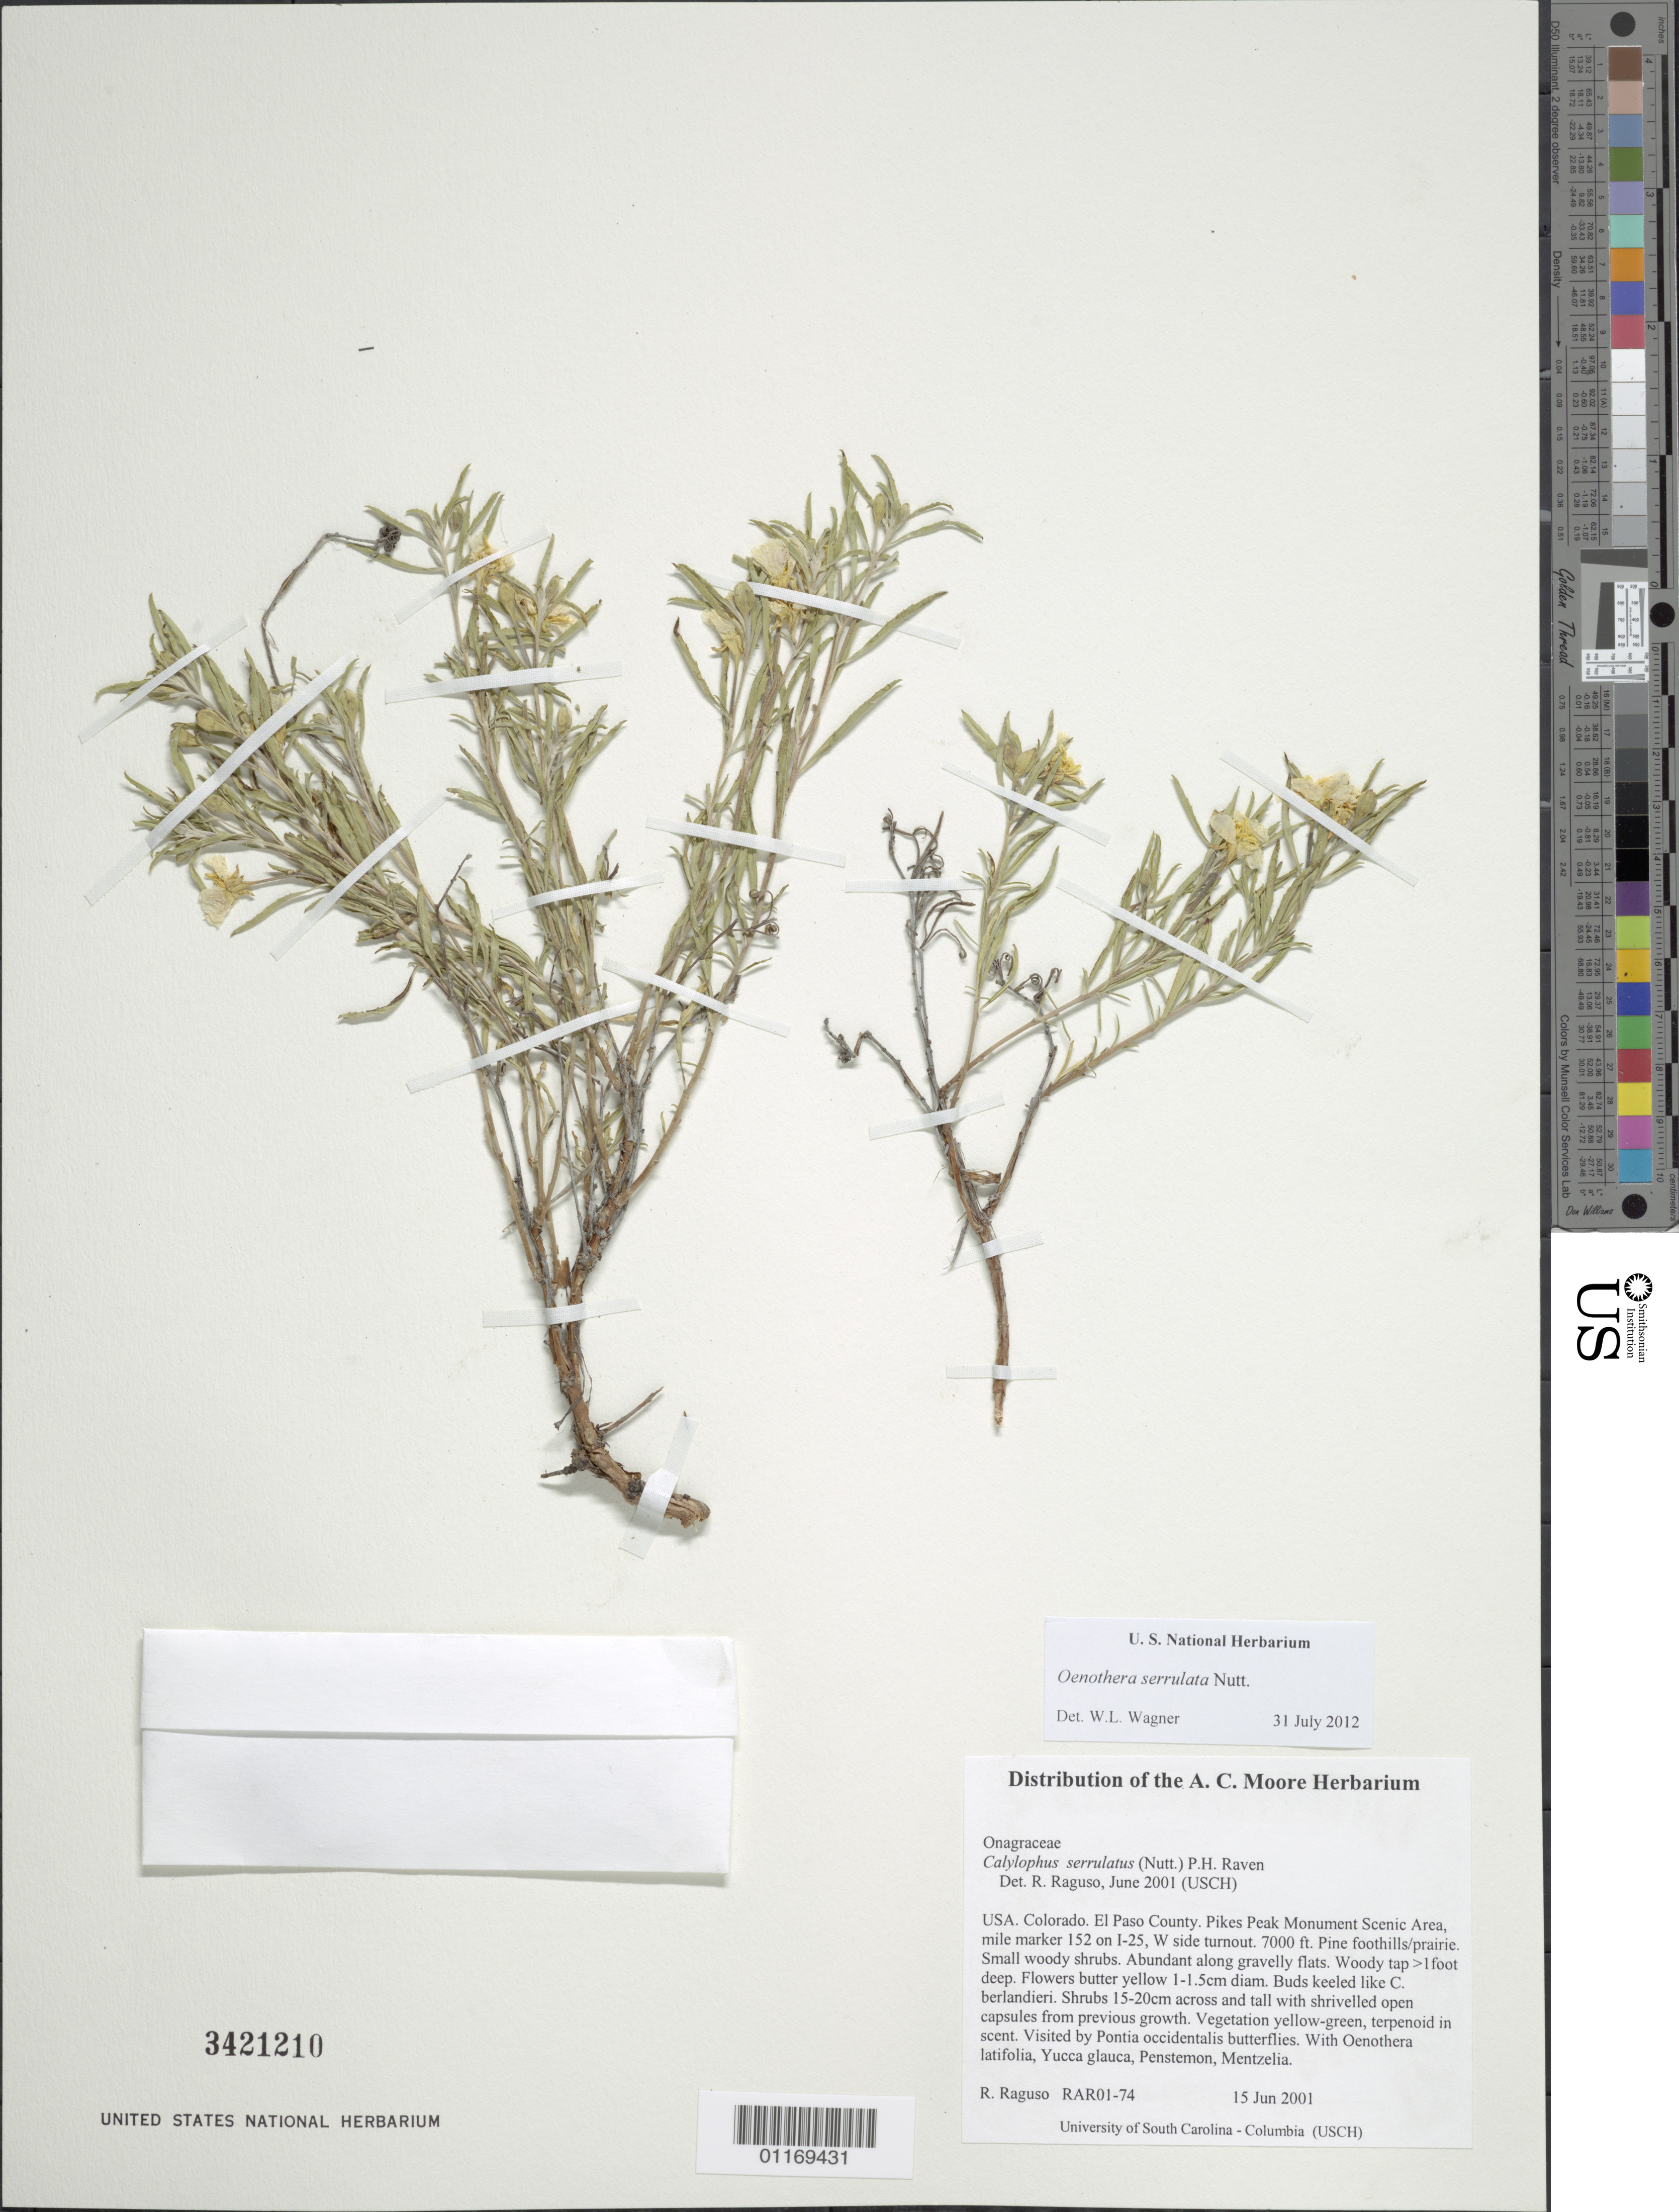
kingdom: Plantae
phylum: Tracheophyta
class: Magnoliopsida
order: Myrtales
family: Onagraceae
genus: Oenothera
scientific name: Oenothera serrulata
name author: Nutt.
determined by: Wagner, W. L., (BOT), Smithsonian Institution - National Museum of Natural History (UNITED STATES)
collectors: R. Raguso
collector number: RAR01-74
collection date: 2001-06-15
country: United States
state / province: Colorado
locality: El Paso County, Pikes Peak Monument Scenic Area, mile marker 152 on I-25, W side turnout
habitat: Pine foothills/prairie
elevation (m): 2134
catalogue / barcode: US 3421210